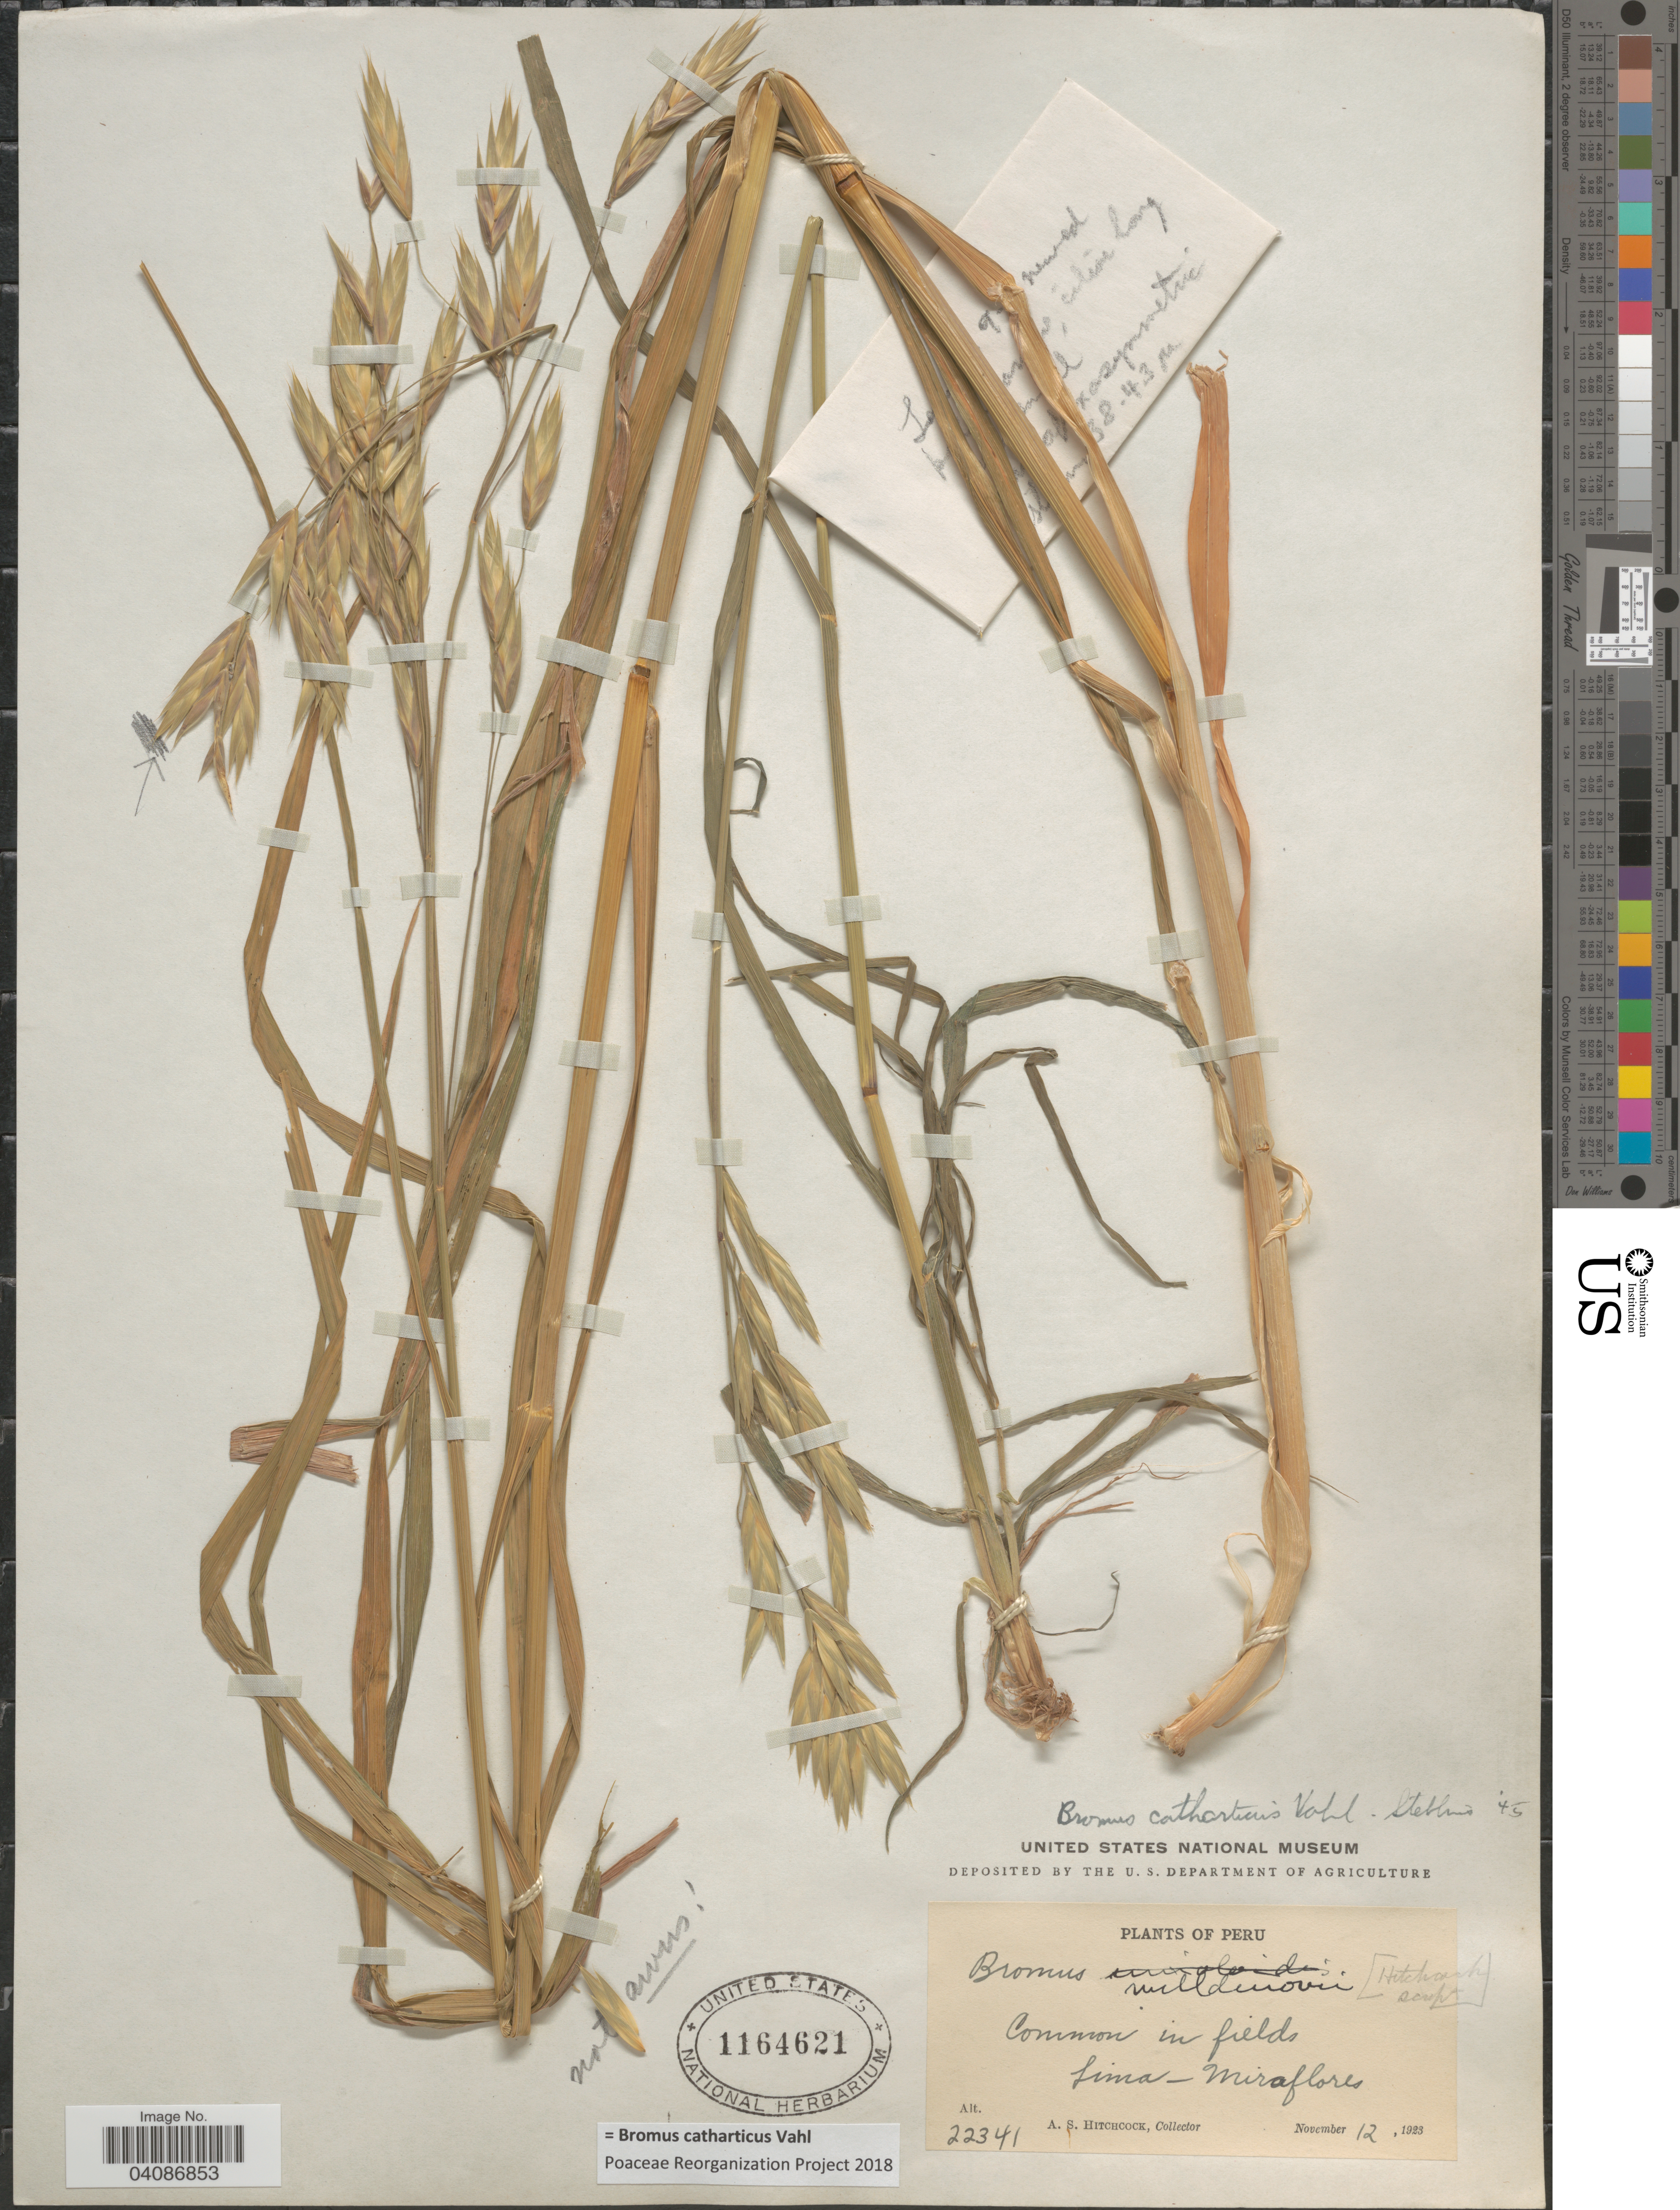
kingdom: Plantae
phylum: Tracheophyta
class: Liliopsida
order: Poales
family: Poaceae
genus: Bromus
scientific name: Bromus catharticus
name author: Vahl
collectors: A. S. Hitchcock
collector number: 22341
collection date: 1923-11-12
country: Peru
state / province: Lima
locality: Miraflores.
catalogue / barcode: US 1164621